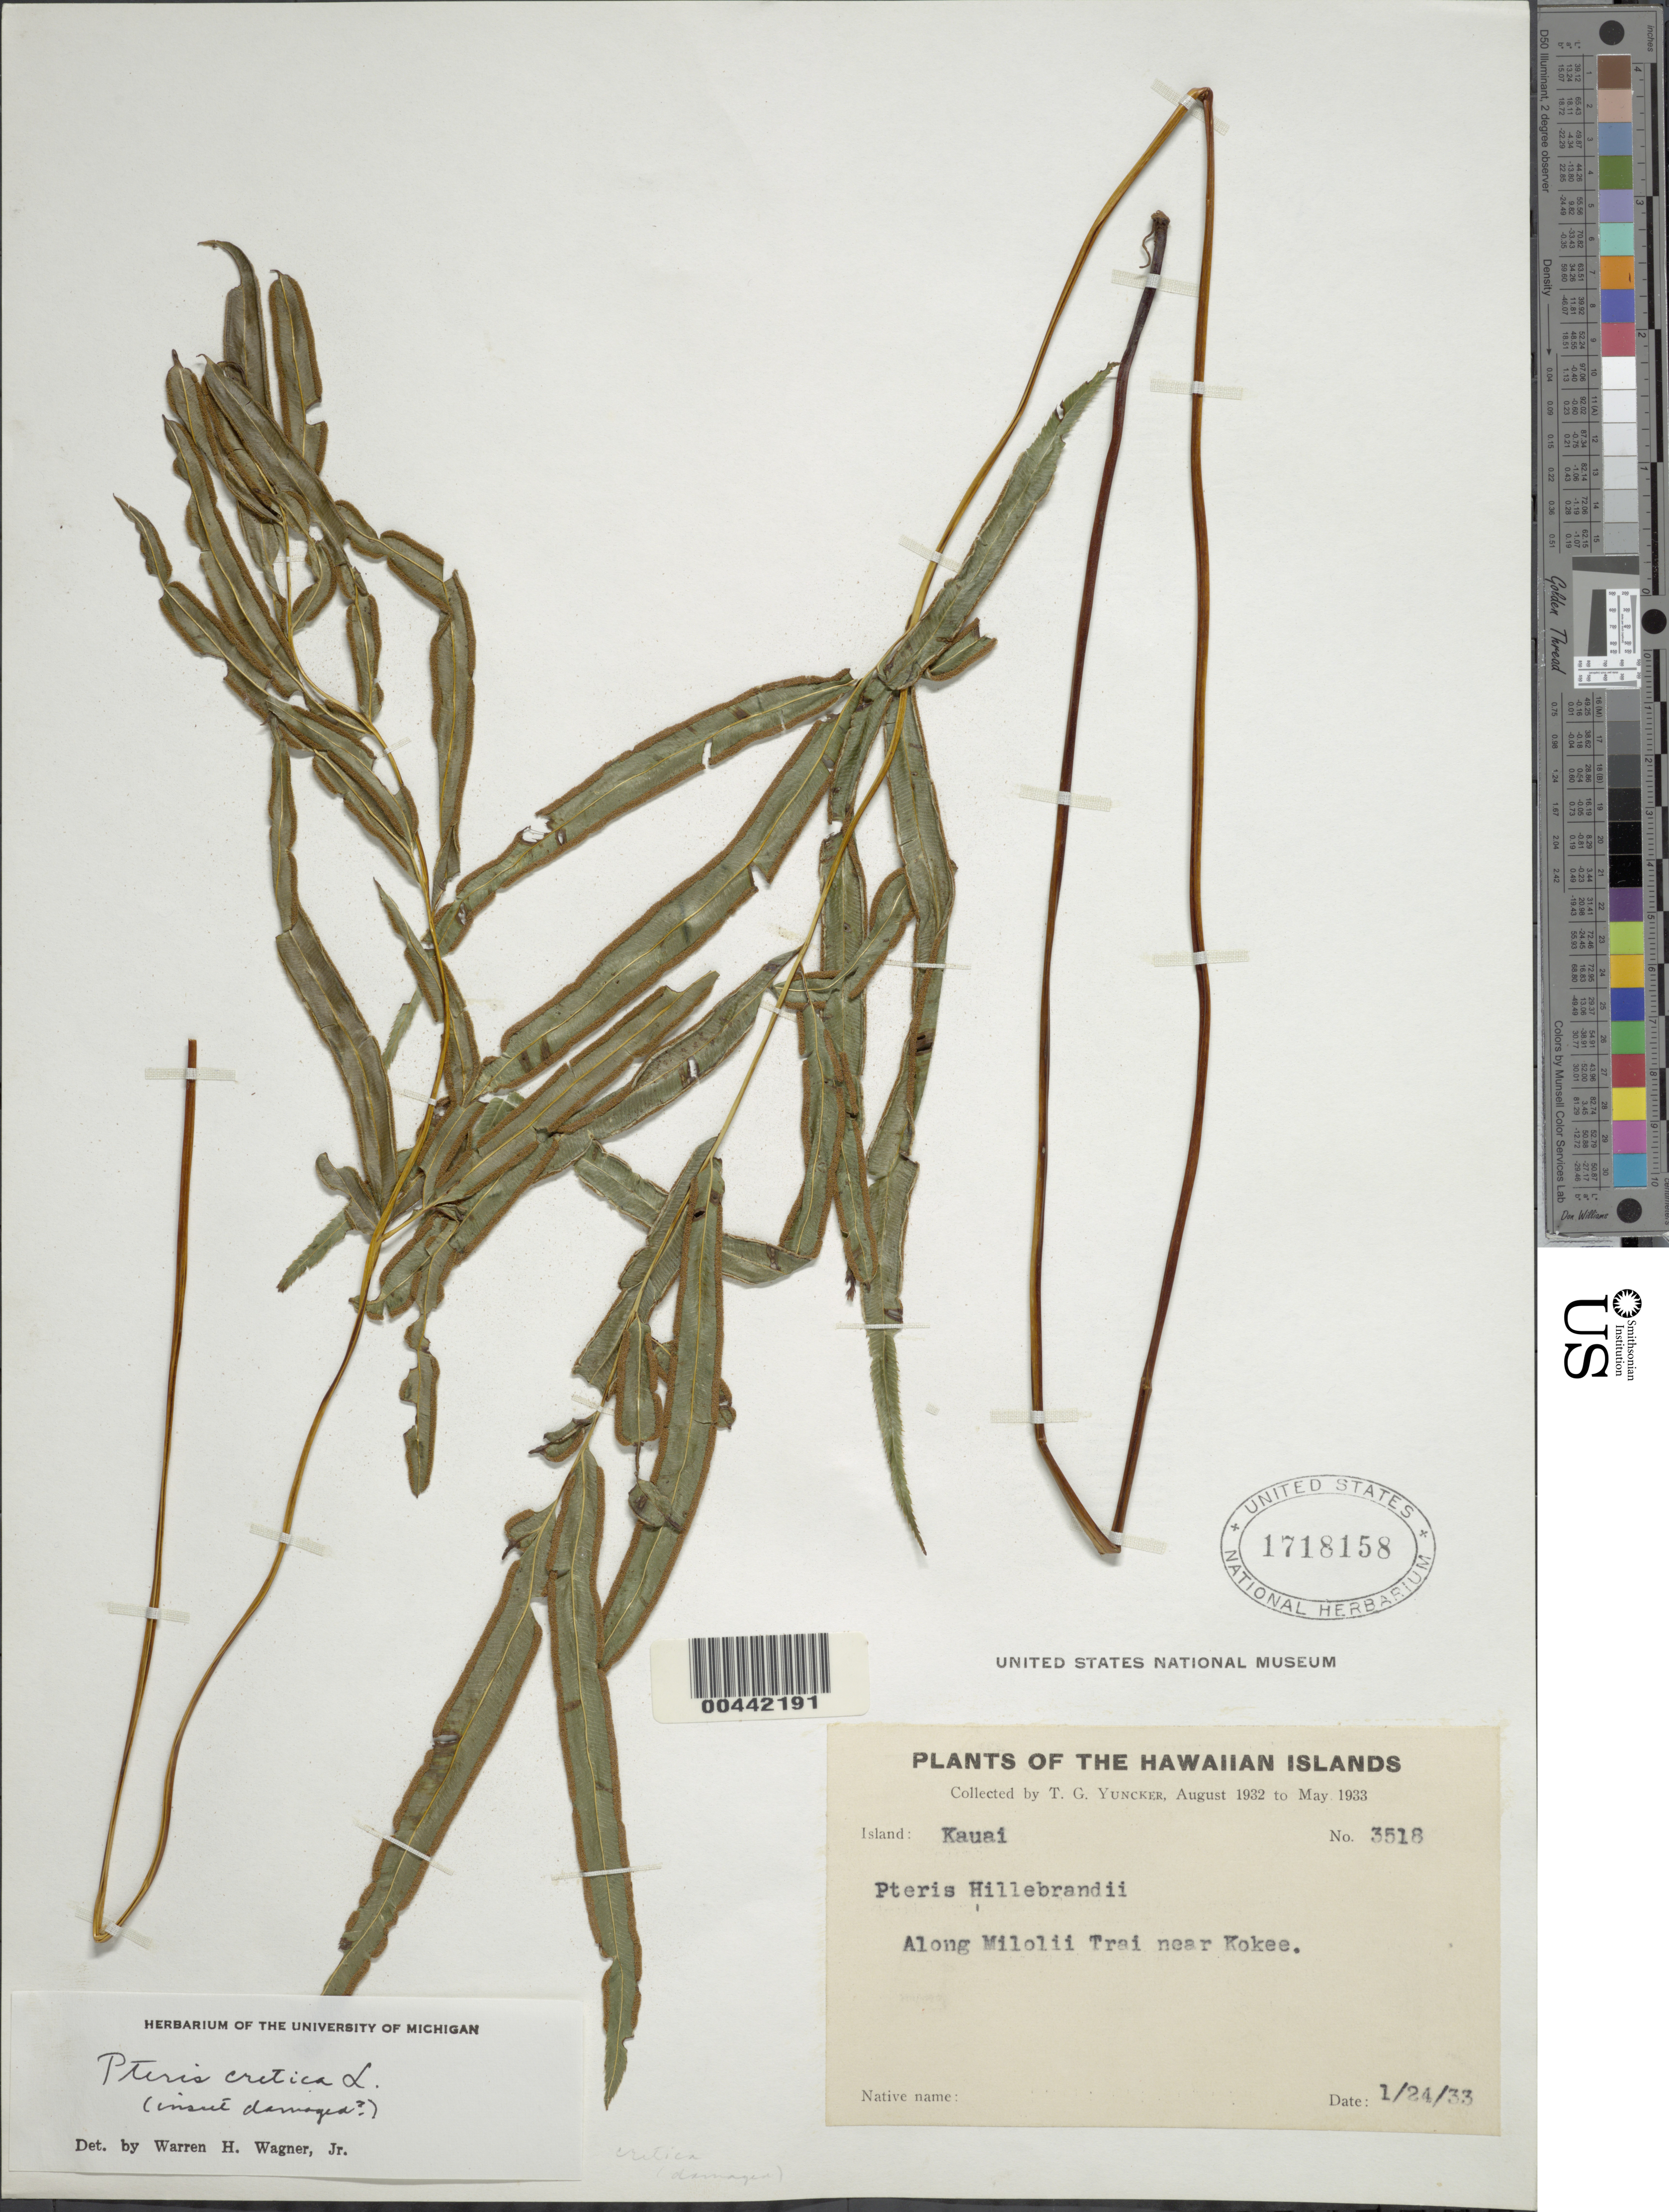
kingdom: Plantae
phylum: Tracheophyta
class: Polypodiopsida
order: Polypodiales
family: Pteridaceae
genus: Pteris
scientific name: Pteris cretica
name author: L.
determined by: Wagner, W. H.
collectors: T. G. Yuncker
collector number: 3518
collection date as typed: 24 Jan 1933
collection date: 1933-01-24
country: United States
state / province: Hawaii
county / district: Kauai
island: Kaua'i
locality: Along Milolii Trail near Kokee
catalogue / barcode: US 1718158